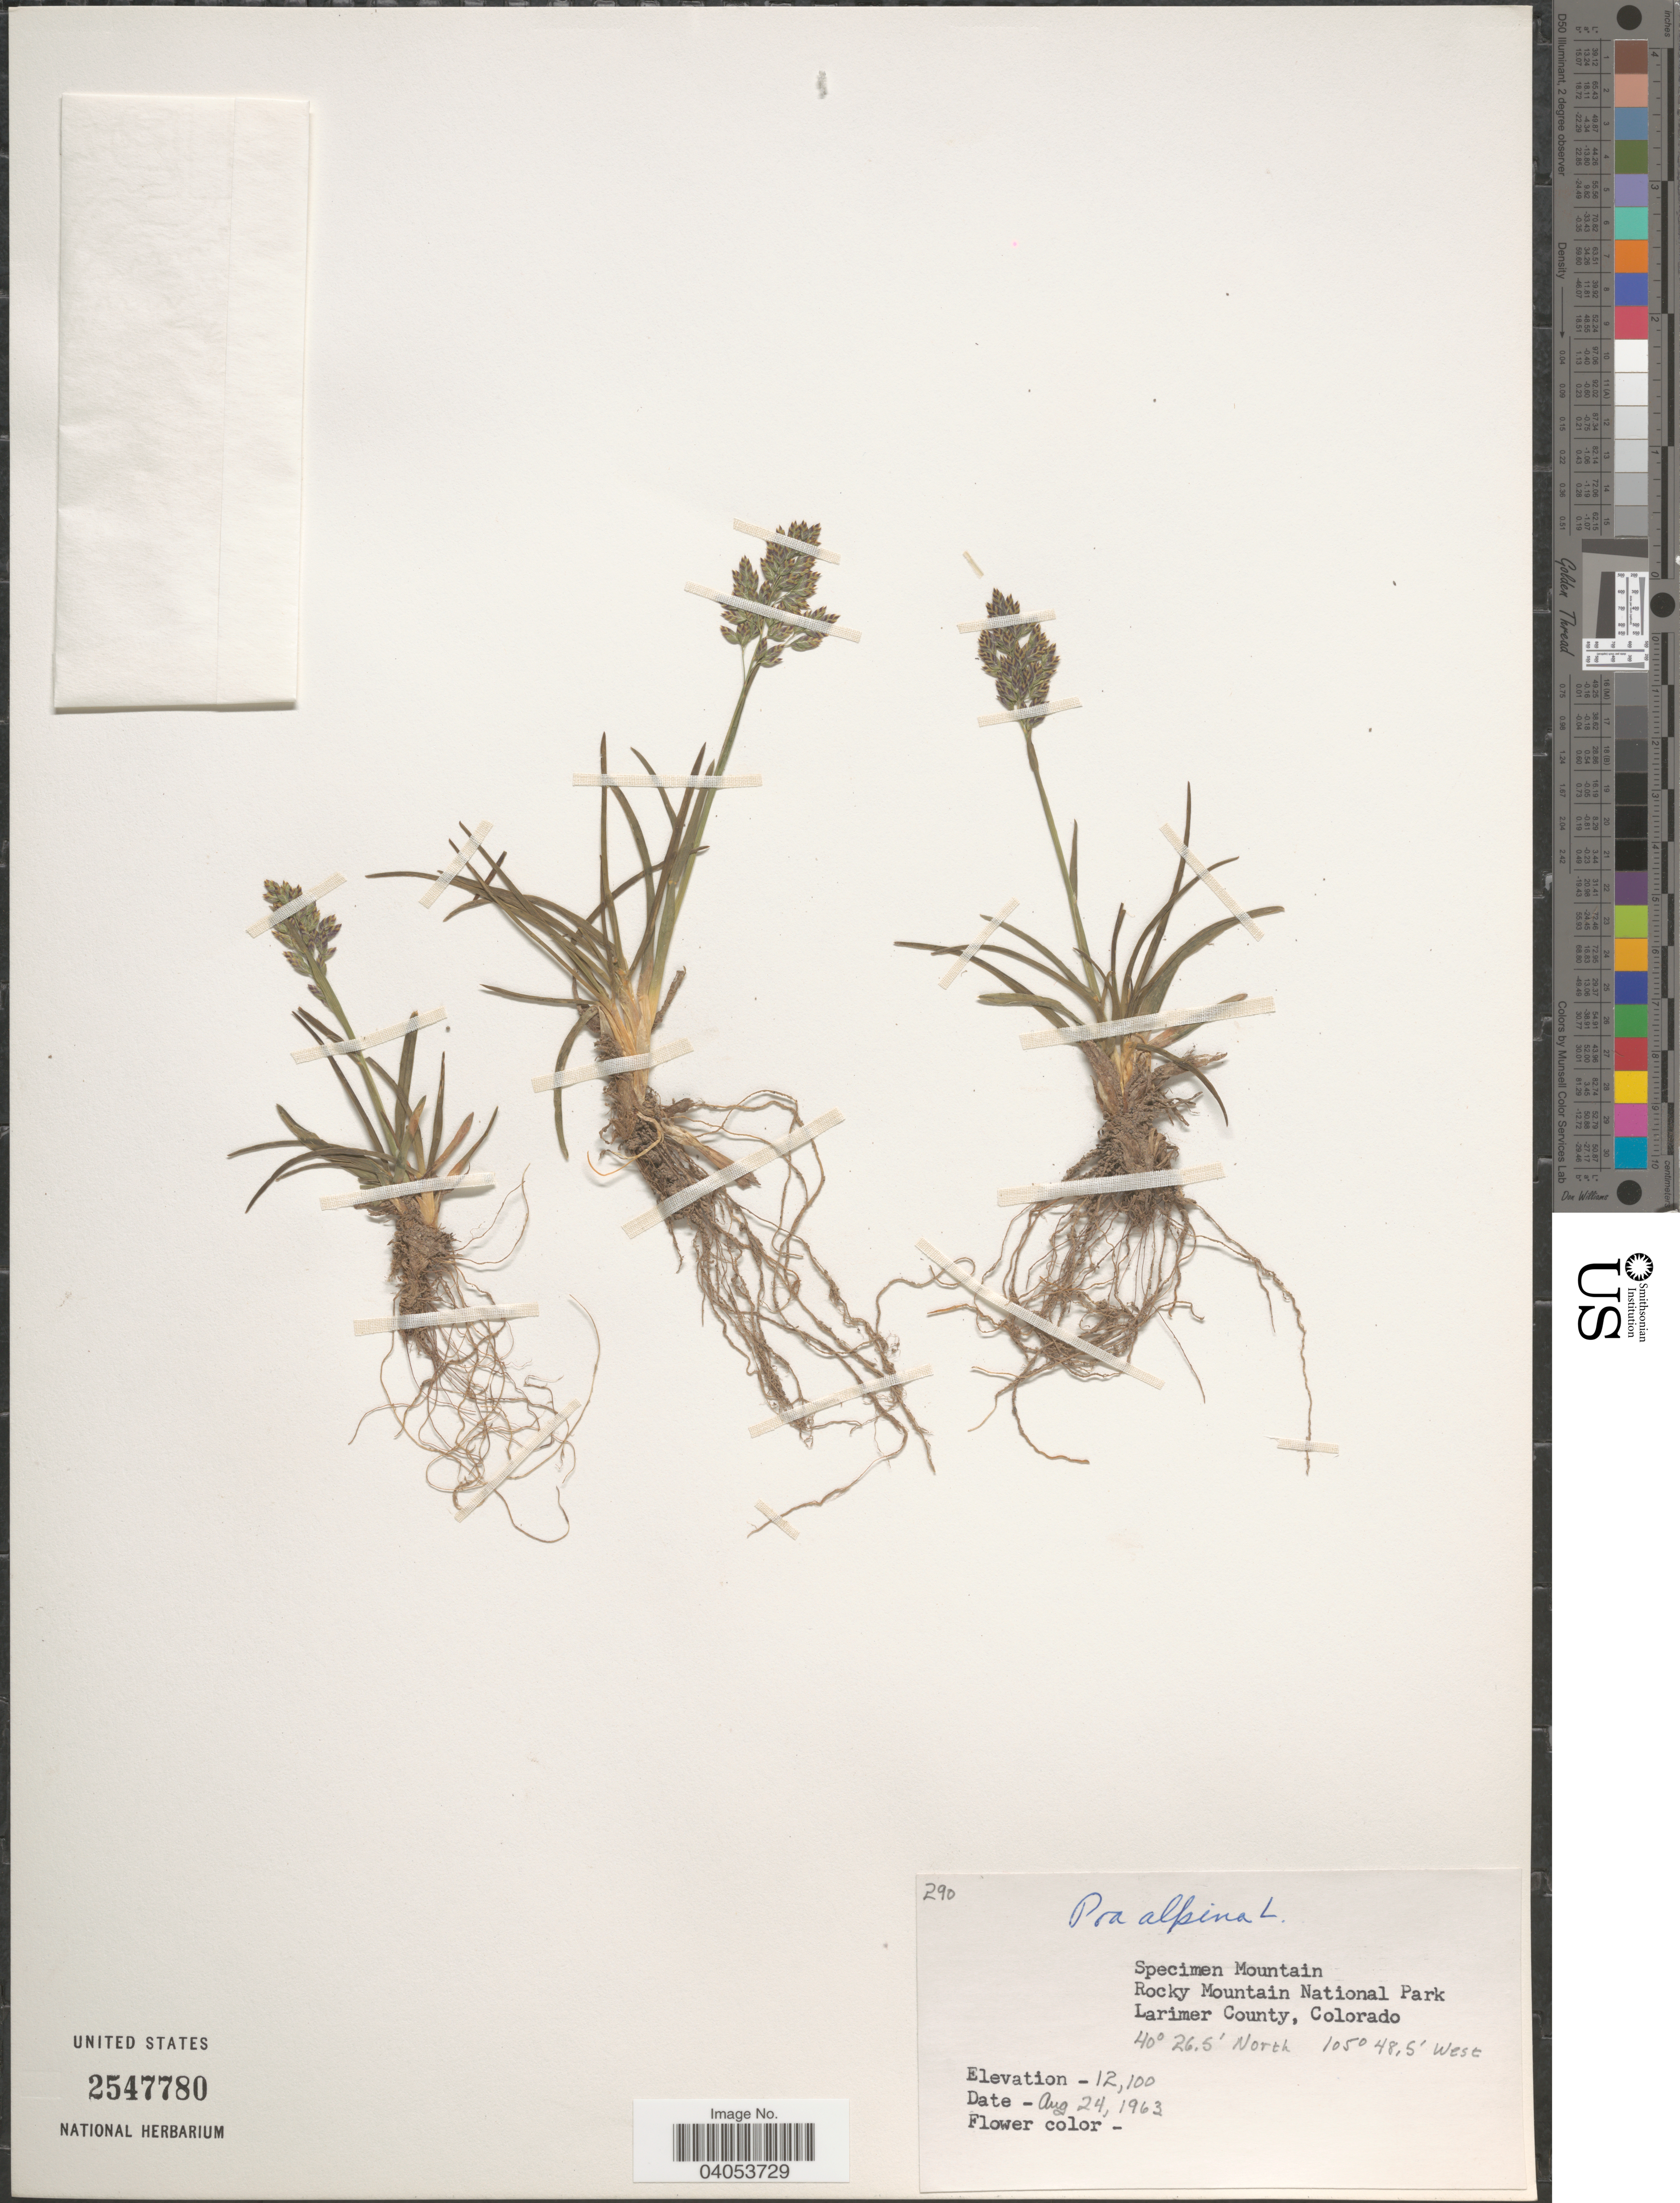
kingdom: Plantae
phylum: Tracheophyta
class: Liliopsida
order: Poales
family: Poaceae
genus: Poa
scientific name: Poa alpina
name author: L.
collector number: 290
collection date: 1963-08-24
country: United States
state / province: Colorado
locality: Specimen Mountain. Rocky Mountain National Park. Larimer County.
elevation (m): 3688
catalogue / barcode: US 2547780